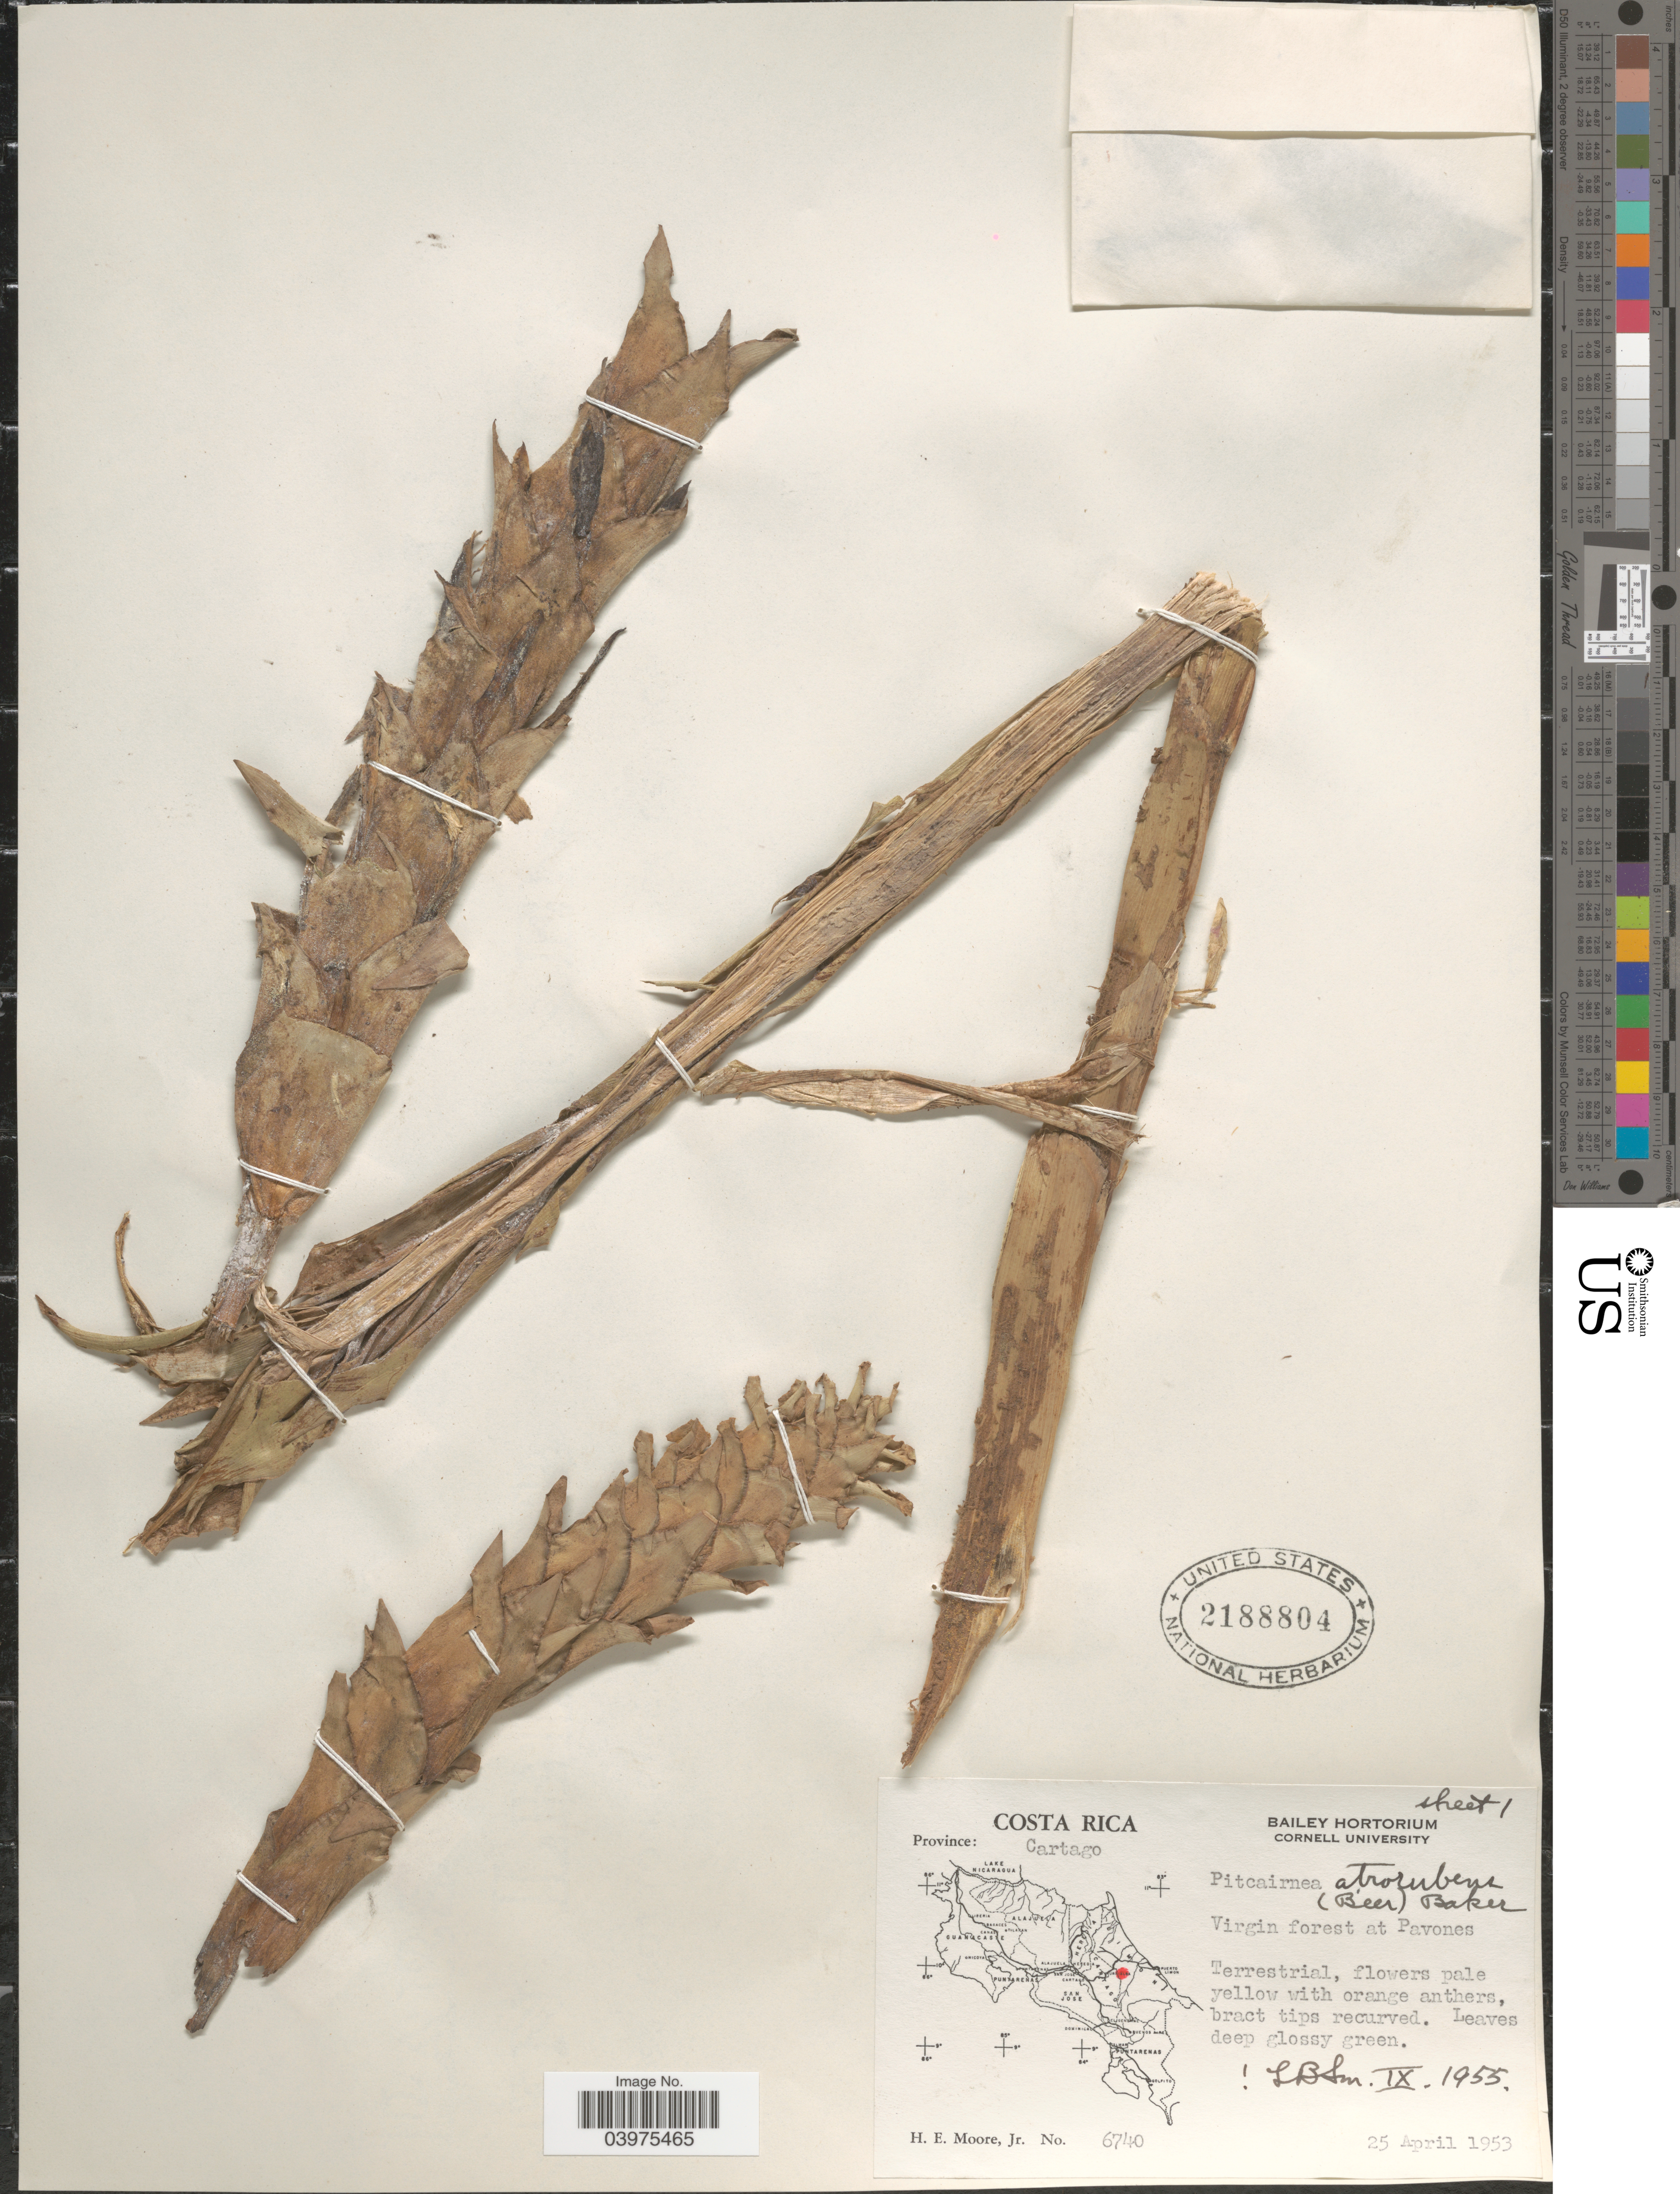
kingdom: Plantae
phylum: Tracheophyta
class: Liliopsida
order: Poales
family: Bromeliaceae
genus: Pitcairnia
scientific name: Pitcairnia atrorubens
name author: (Beer) Baker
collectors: H. Moore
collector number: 6740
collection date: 1953-04-25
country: Costa Rica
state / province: Cartago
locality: Virgin forest at Pavones.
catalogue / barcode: US 2188804